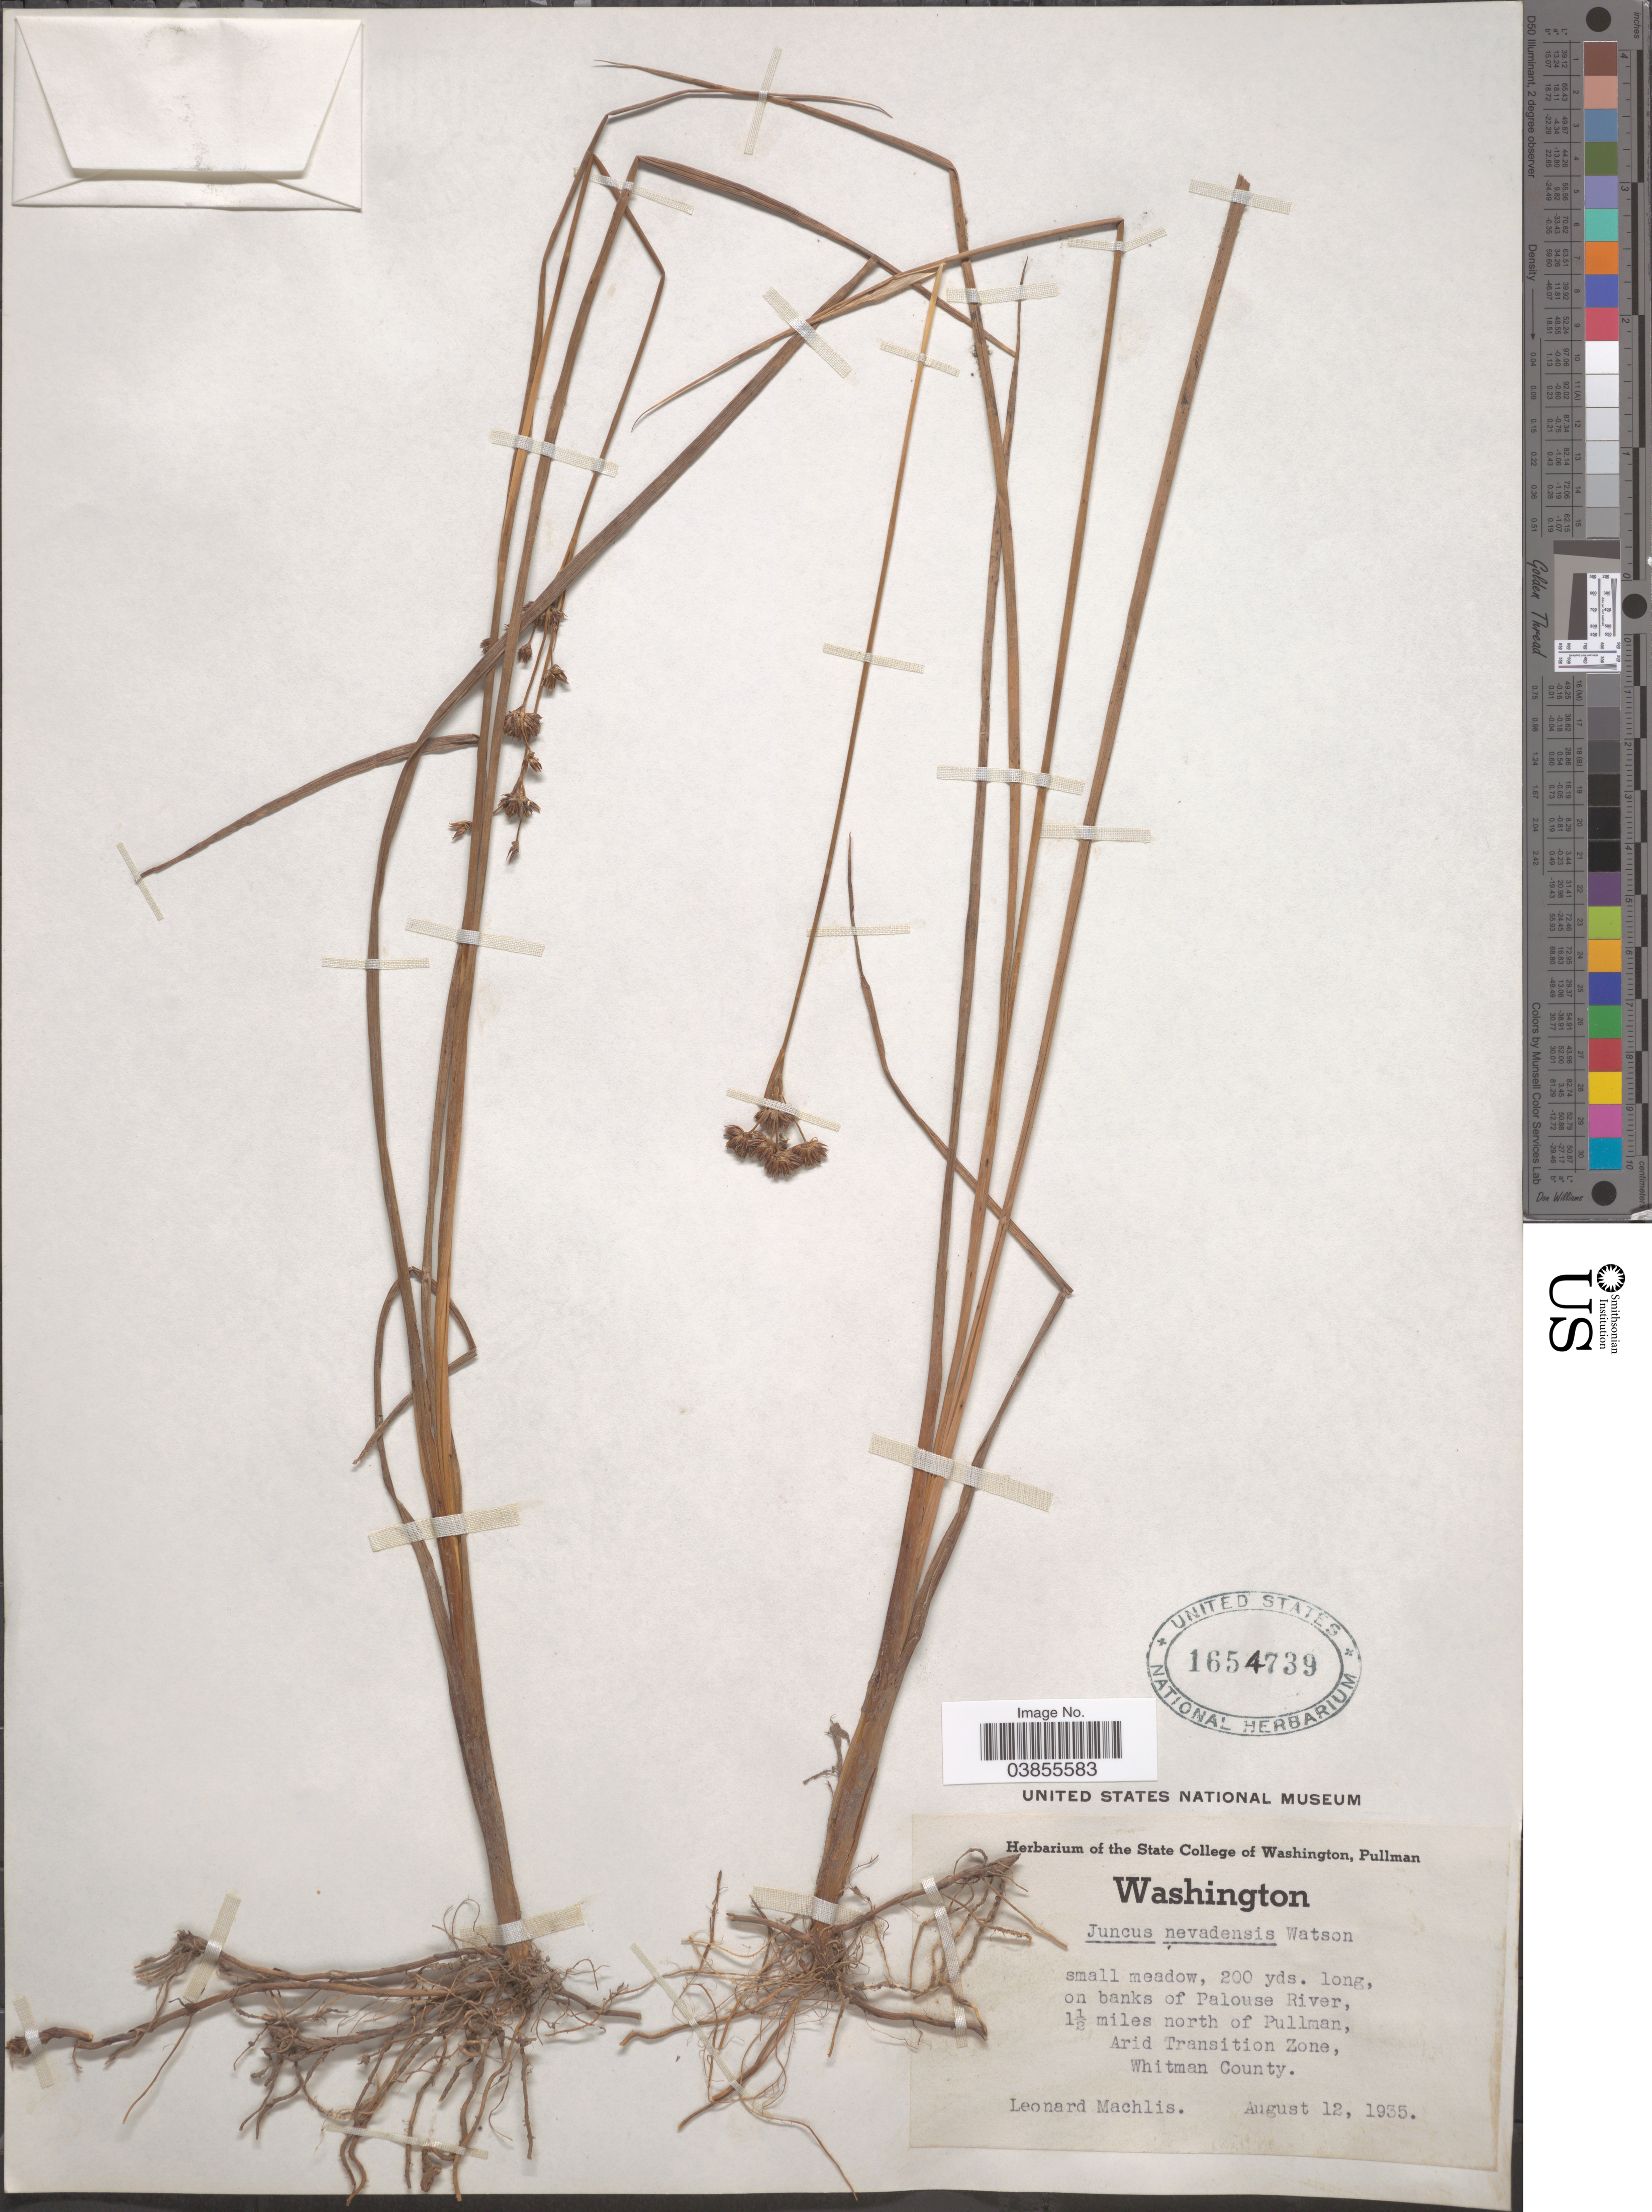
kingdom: Plantae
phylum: Tracheophyta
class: Liliopsida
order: Poales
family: Juncaceae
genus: Juncus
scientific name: Juncus nevadensis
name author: S. Watson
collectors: L. Machlis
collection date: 1935-08-12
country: United States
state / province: Washington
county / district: Whitman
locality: On banks of Palouse River, 1½ miles north of Pullman, Arid Transition Zone, Whitman County.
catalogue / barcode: US 1654739